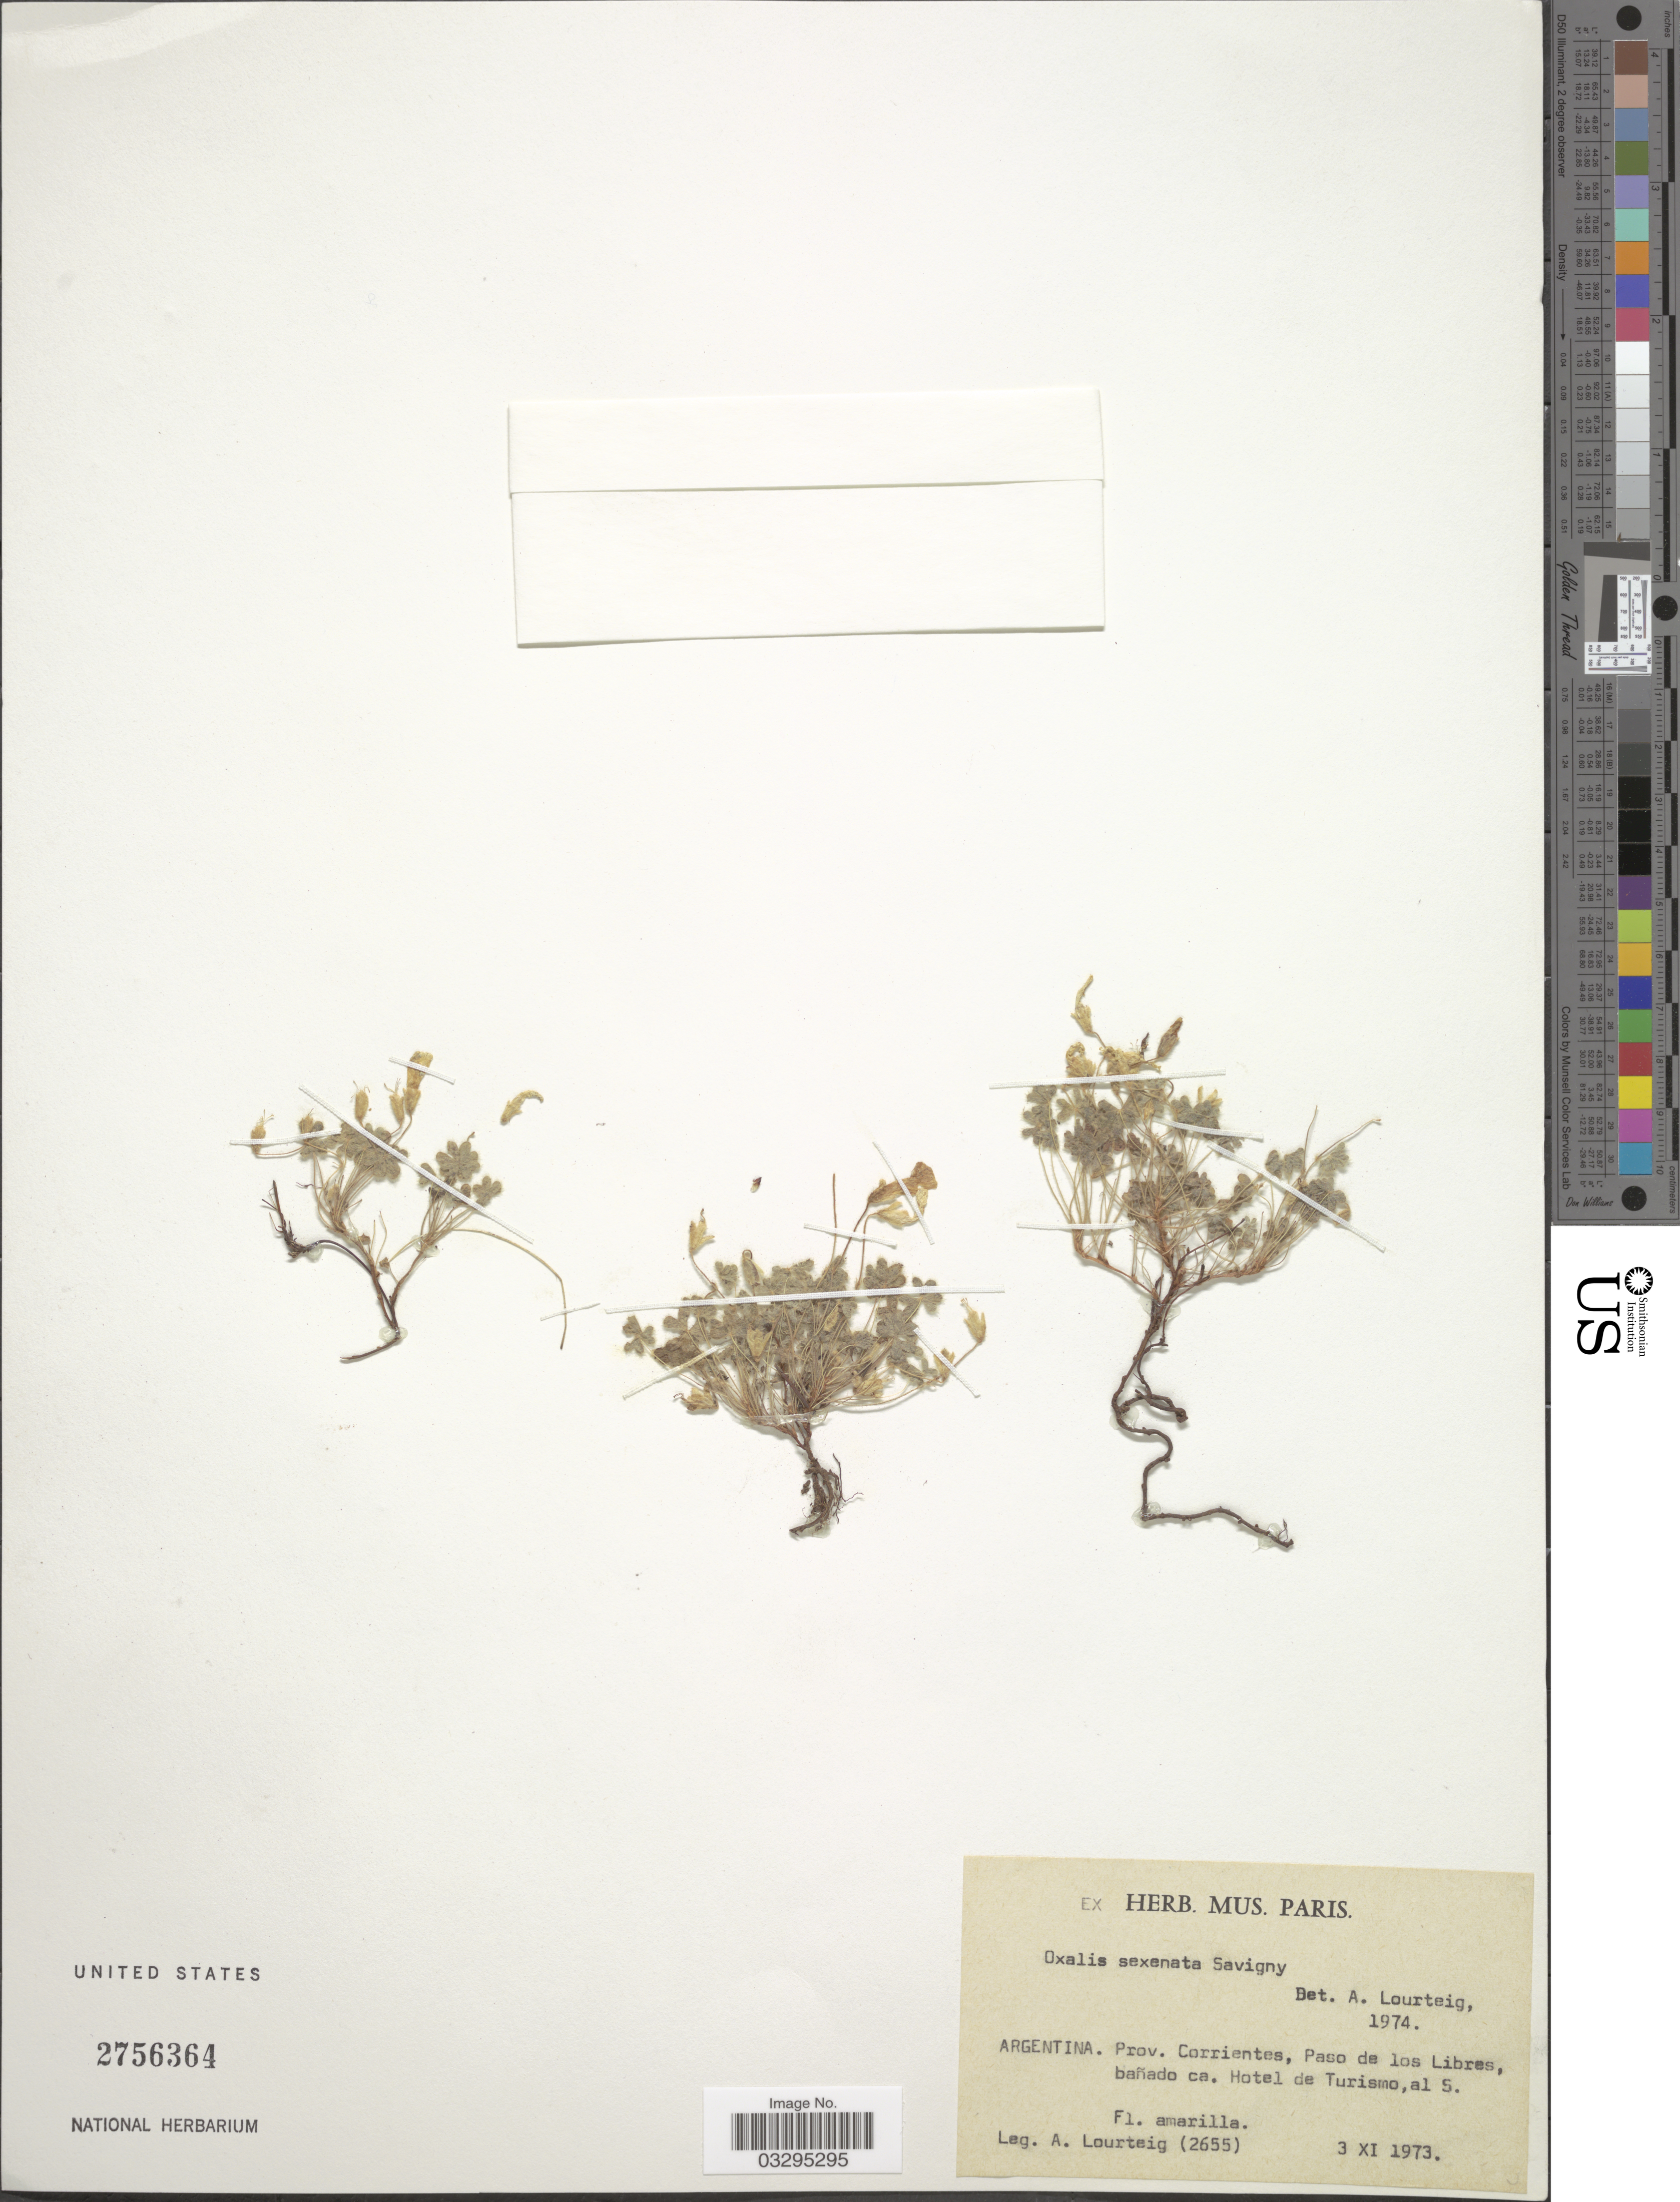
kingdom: Plantae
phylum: Tracheophyta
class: Magnoliopsida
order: Oxalidales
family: Oxalidaceae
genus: Oxalis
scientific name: Oxalis conorrhiza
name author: Jacq.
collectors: A. Lourteig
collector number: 2655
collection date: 1973-11-03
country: Argentina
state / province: Corrientes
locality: Paso de los Libres, bañado ca. Hotel de Turismo, al S.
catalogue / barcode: US 2756364